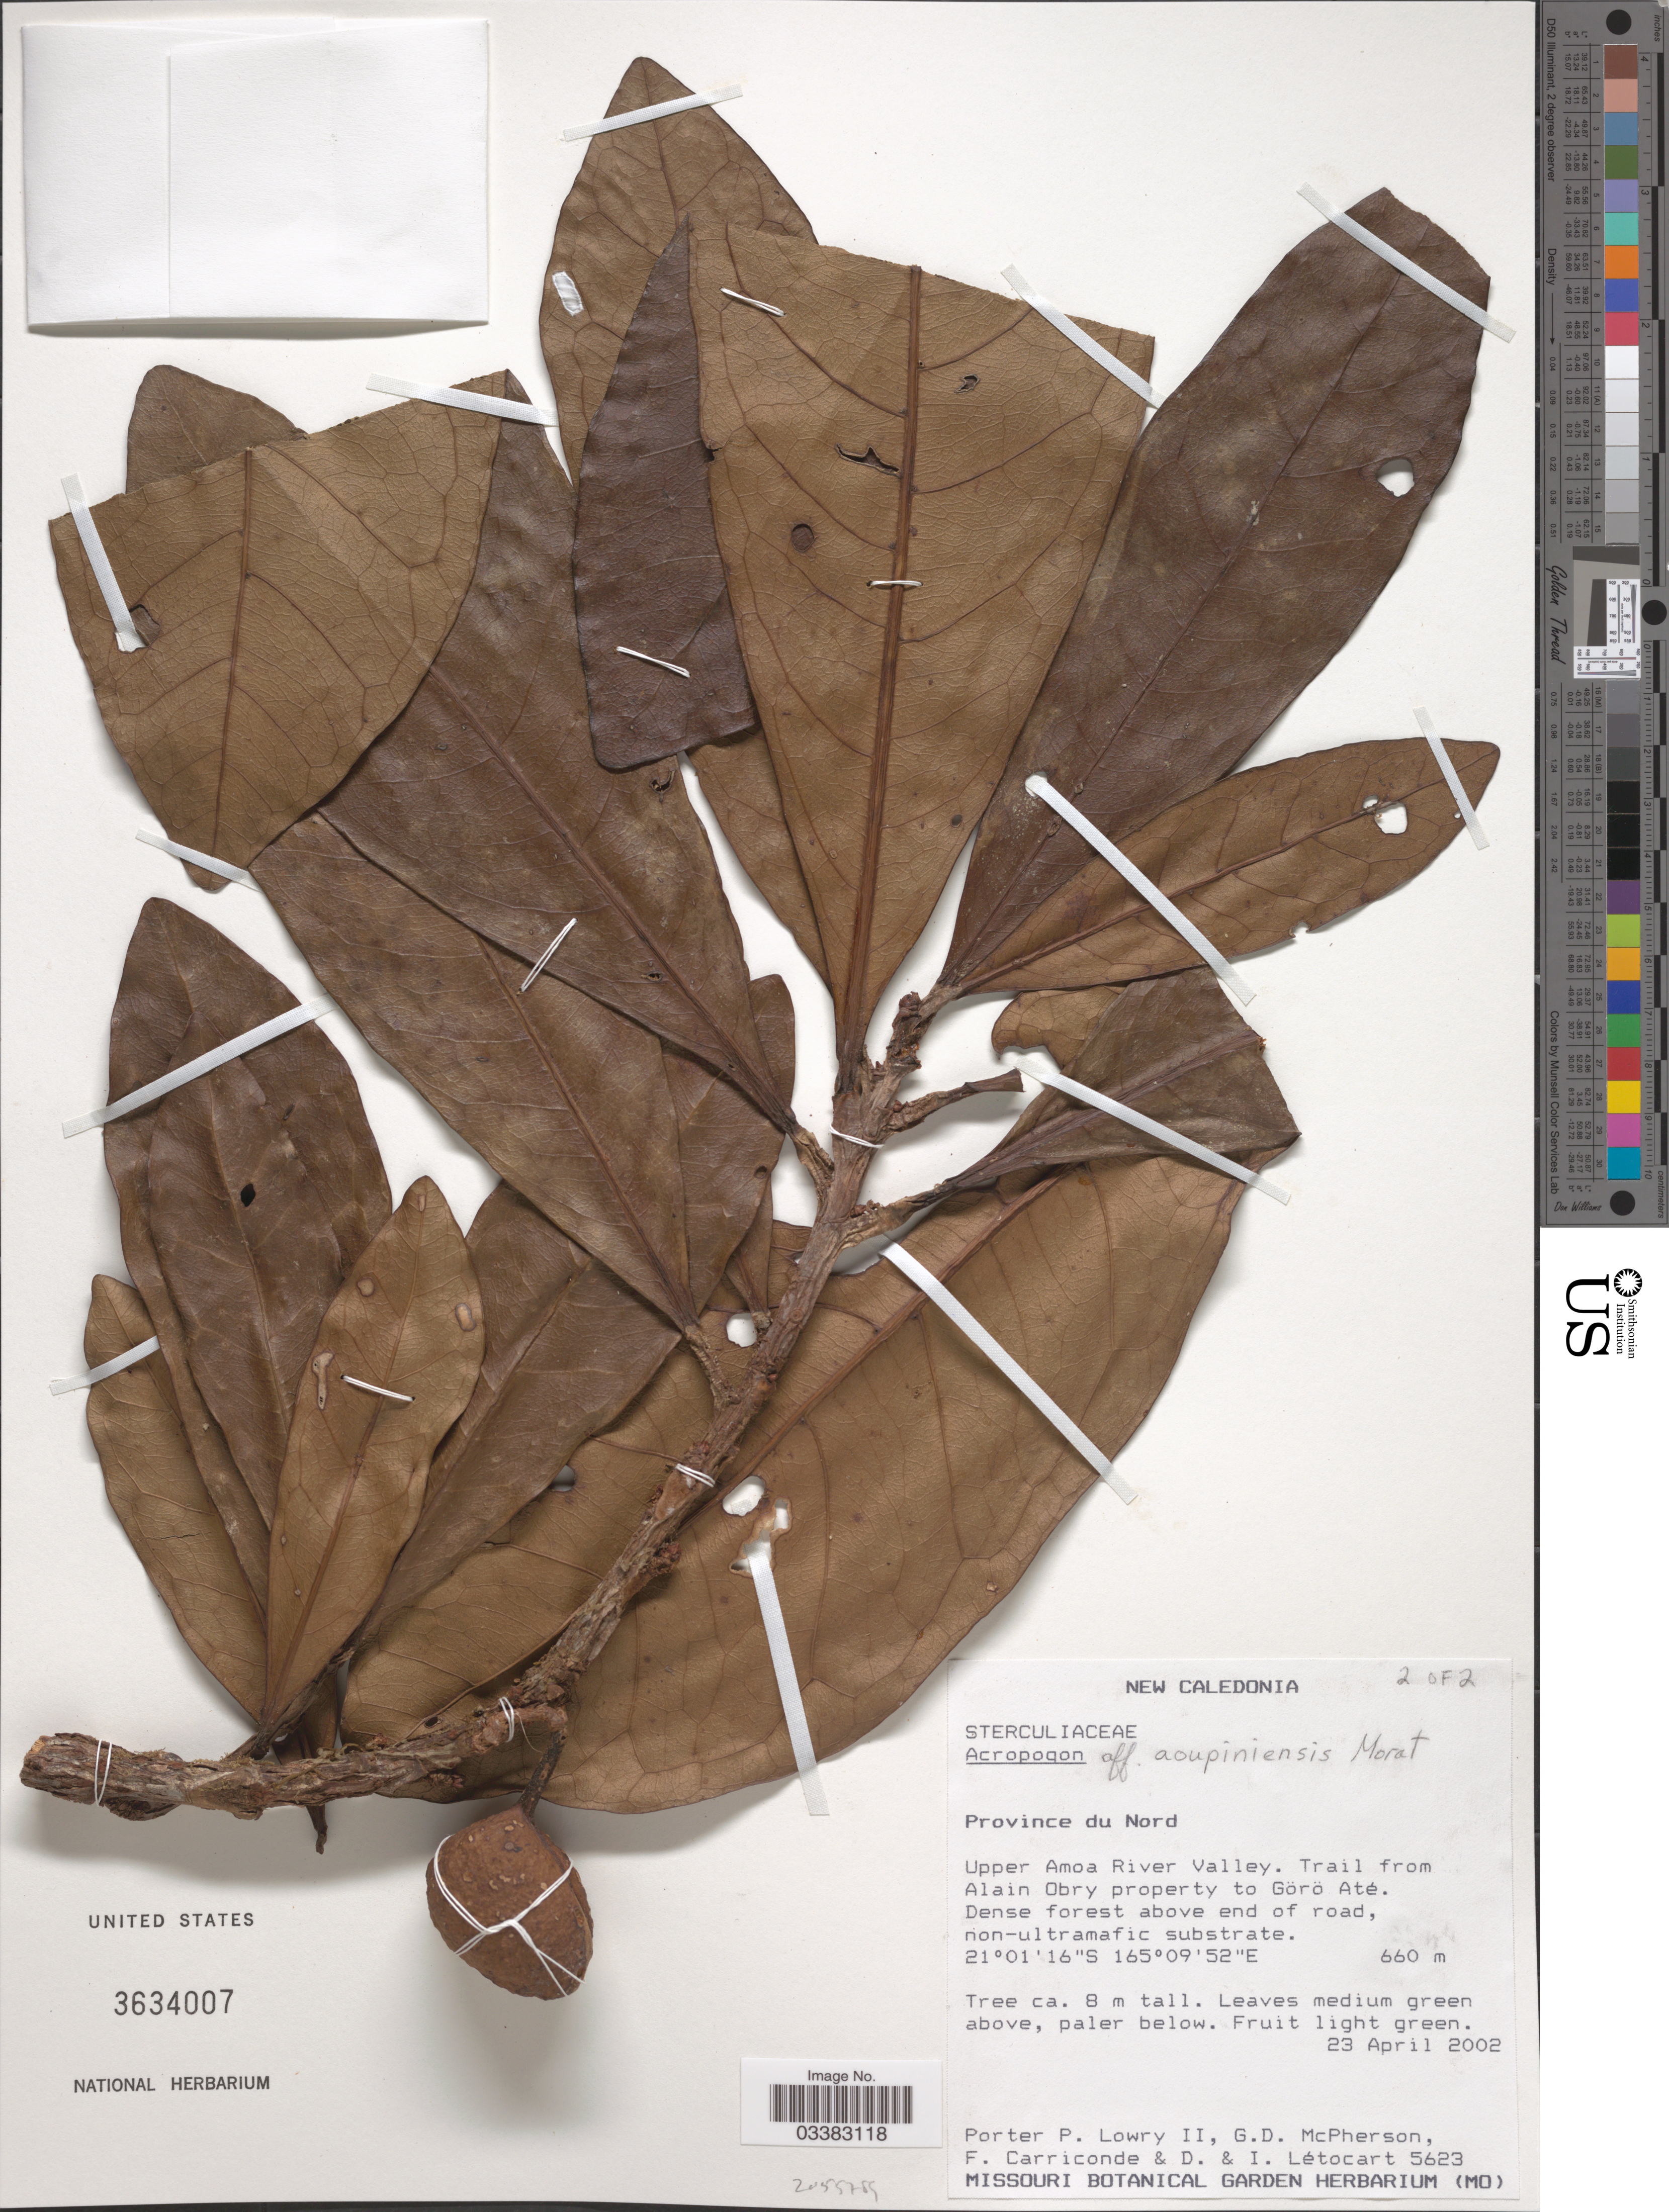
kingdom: Plantae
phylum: Tracheophyta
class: Magnoliopsida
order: Malvales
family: Malvaceae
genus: Acropogon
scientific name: Acropogon aoupiniensis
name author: Morat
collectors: P. P. Lowry, G. D. McPherson, F. Carriconde, D. Letocart & I. Letocart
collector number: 5623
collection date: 2002-04-23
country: New Caledonia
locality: Province du Nord, Upper Amoa River Valley. Trail from Alain Obry property to Görö Até.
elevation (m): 660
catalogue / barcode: US 3634007